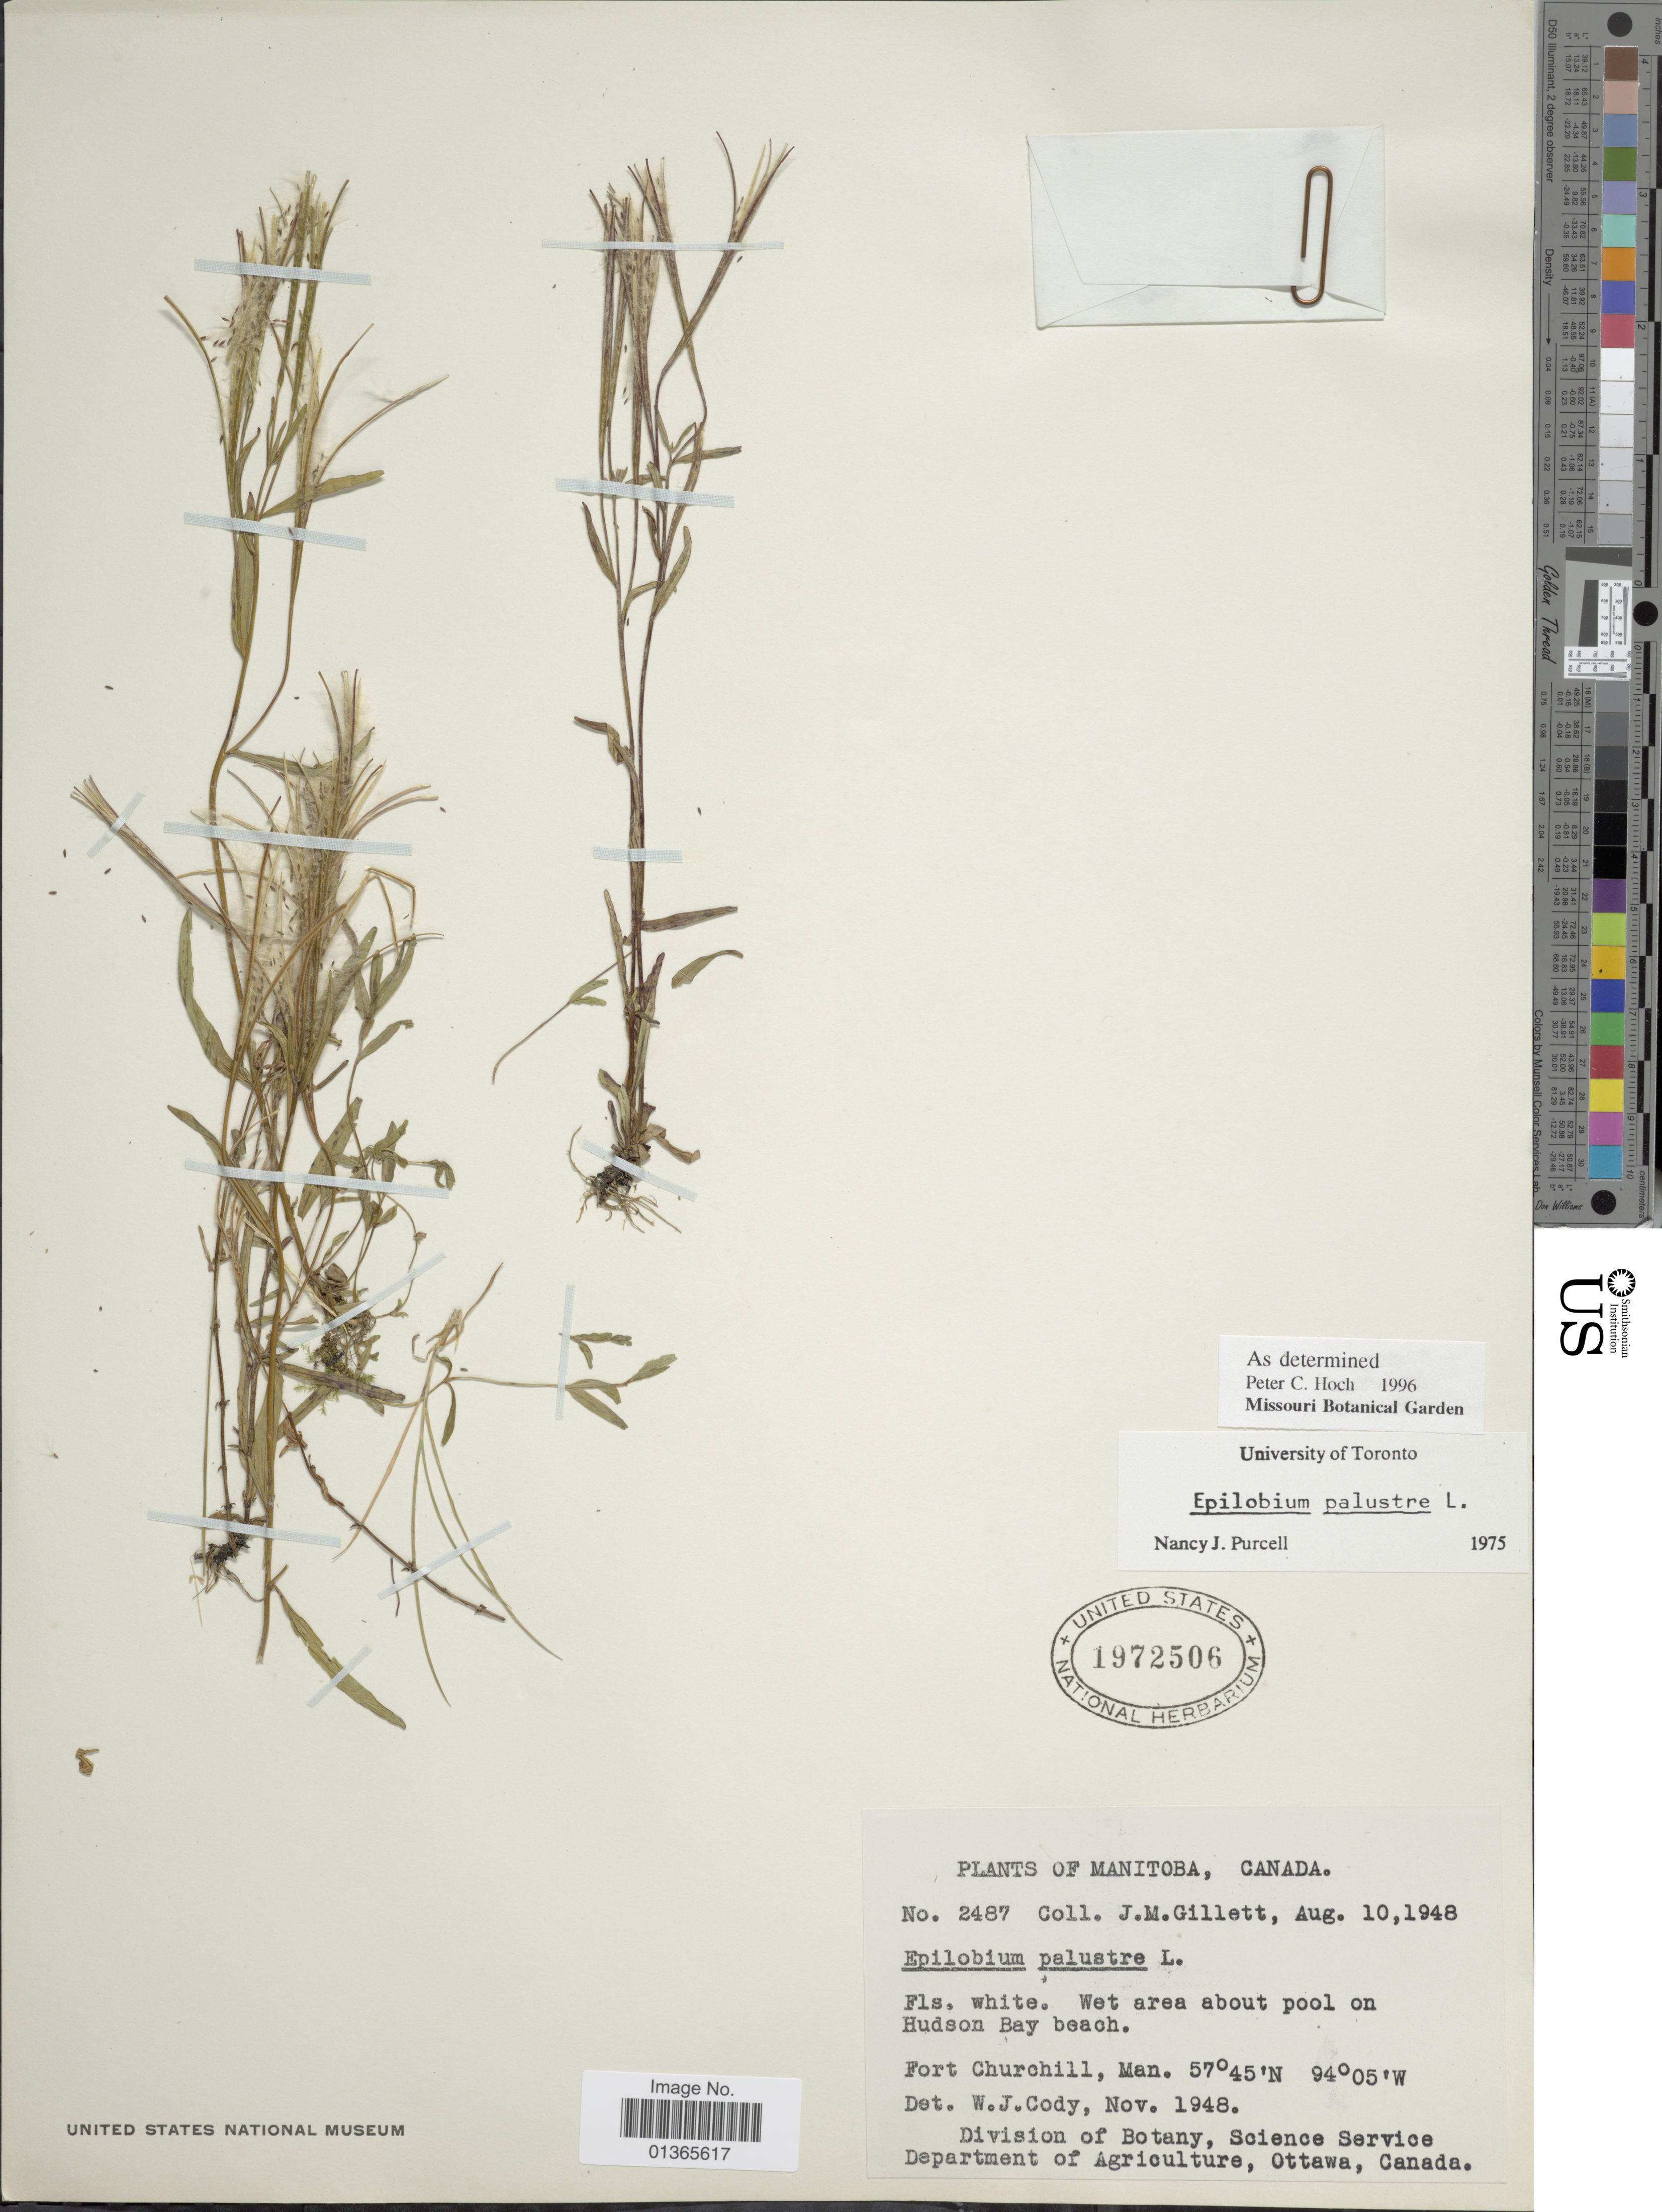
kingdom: Plantae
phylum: Tracheophyta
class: Magnoliopsida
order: Myrtales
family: Onagraceae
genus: Epilobium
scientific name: Epilobium palustre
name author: L.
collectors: J. M. Gillett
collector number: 2487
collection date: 1948-08-10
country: Canada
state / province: Manitoba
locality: Fort Churchill, Man.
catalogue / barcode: US 1972506